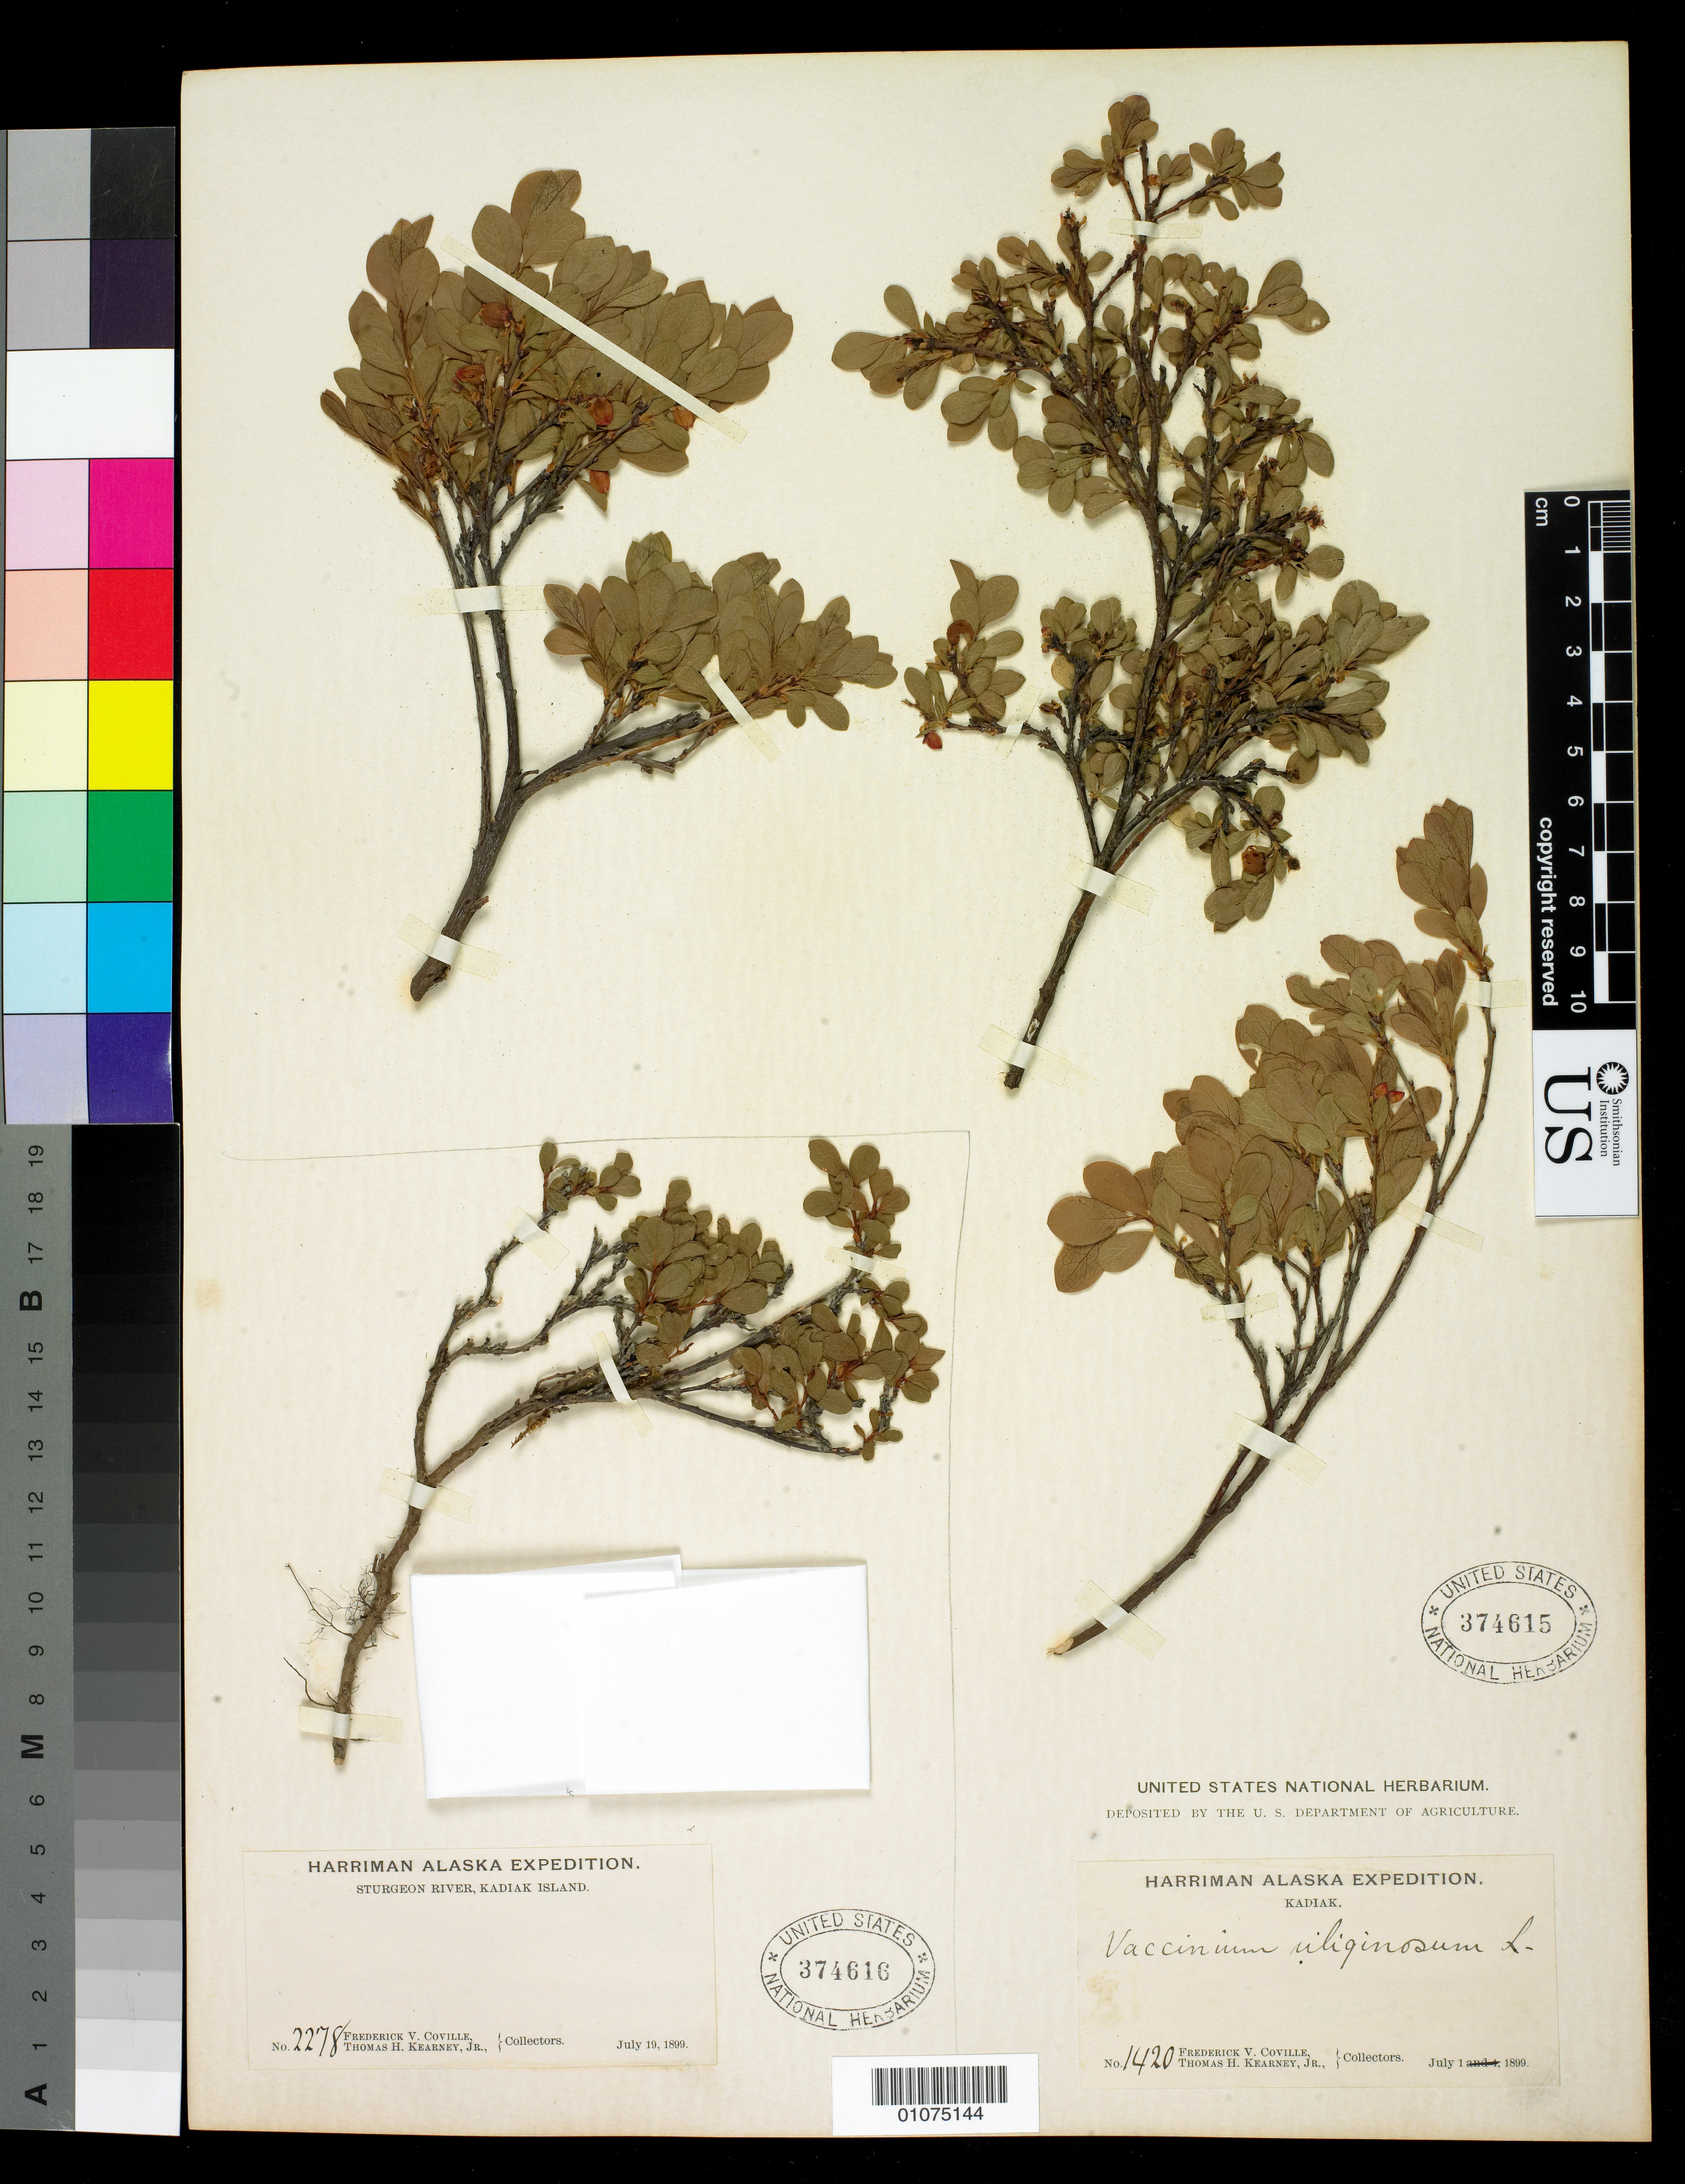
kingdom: Plantae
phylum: Tracheophyta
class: Magnoliopsida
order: Ericales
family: Ericaceae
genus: Vaccinium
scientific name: Vaccinium uliginosum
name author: L.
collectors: F. V. Coville & T. H. Kearney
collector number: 1420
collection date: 1899-07-01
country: United States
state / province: Alaska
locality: Kodiak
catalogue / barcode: US 374615